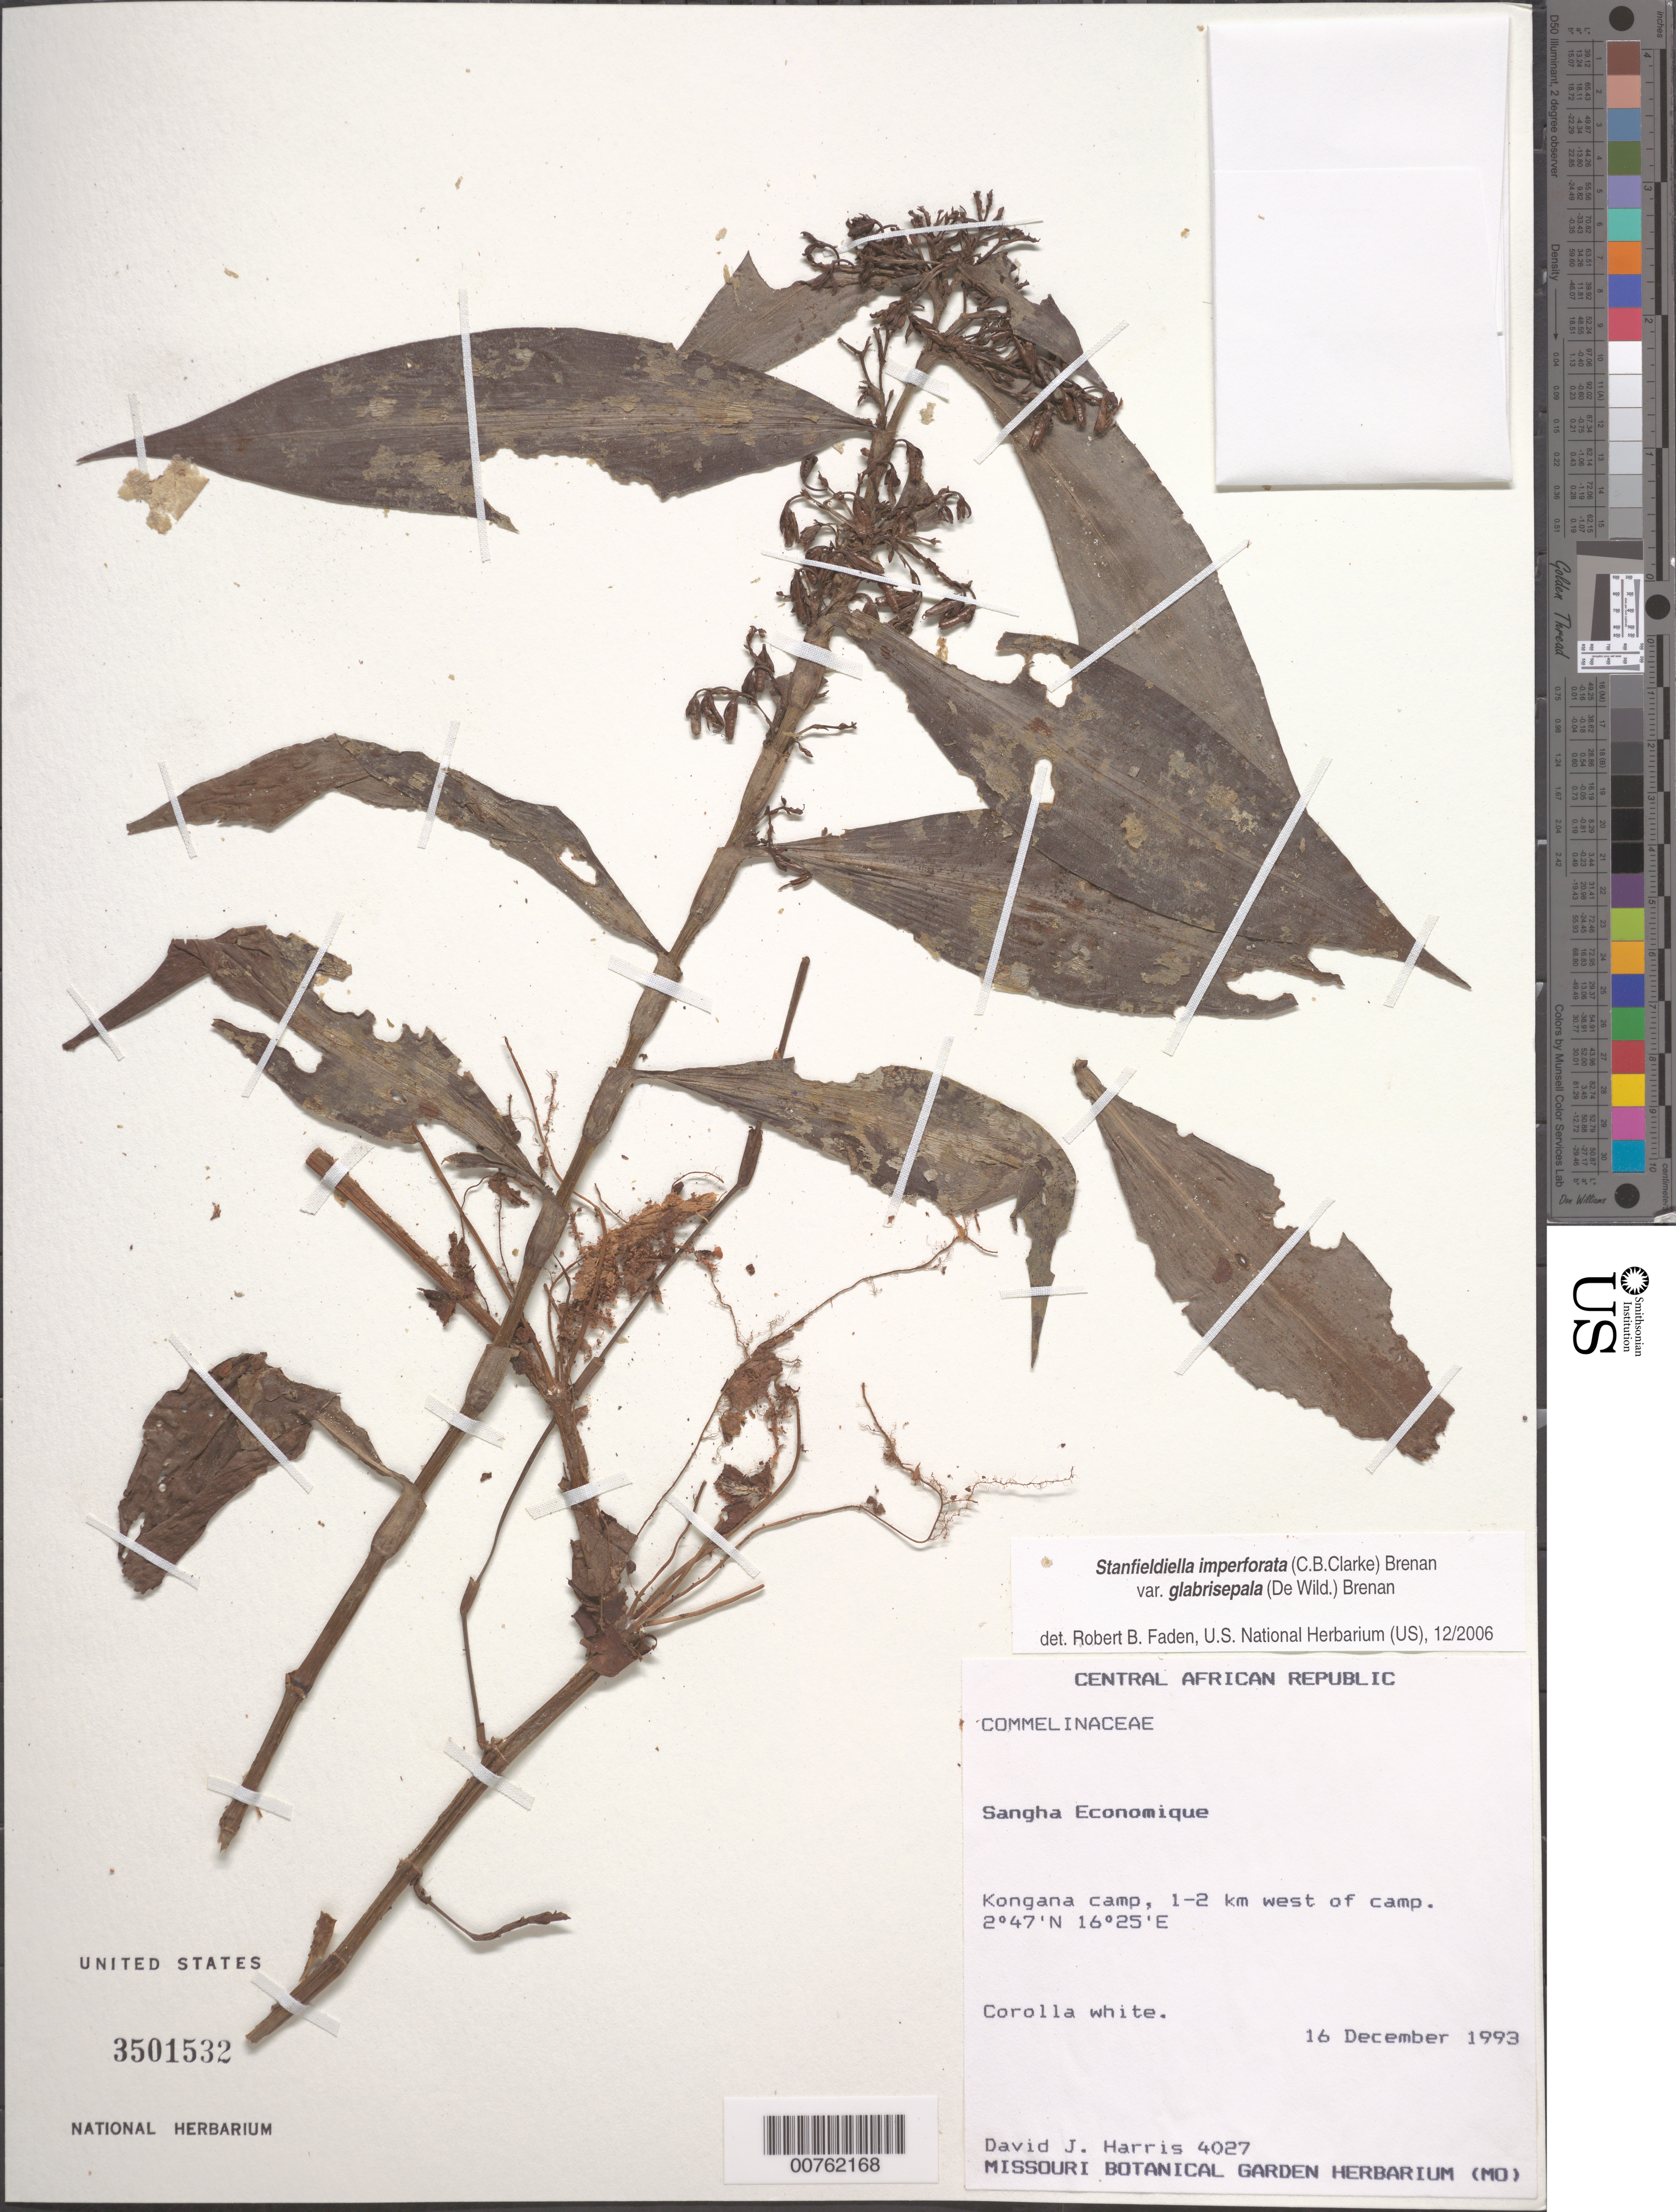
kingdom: Plantae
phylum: Tracheophyta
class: Liliopsida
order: Commelinales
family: Commelinaceae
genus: Stanfieldiella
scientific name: Stanfieldiella imperforata var. glabrisepala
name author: (De Wild.) Brenan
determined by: Faden, Robert B., (US), Smithsonian Institution - National Museum of Natural History (UNITED STATES)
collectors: D. J. Harris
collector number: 4027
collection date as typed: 16 Dec 1993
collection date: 1993-12-16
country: Central African Republic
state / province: Sangha-Mbaere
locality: Kongana camp, 1-2 km W of camp.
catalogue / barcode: US 3501532